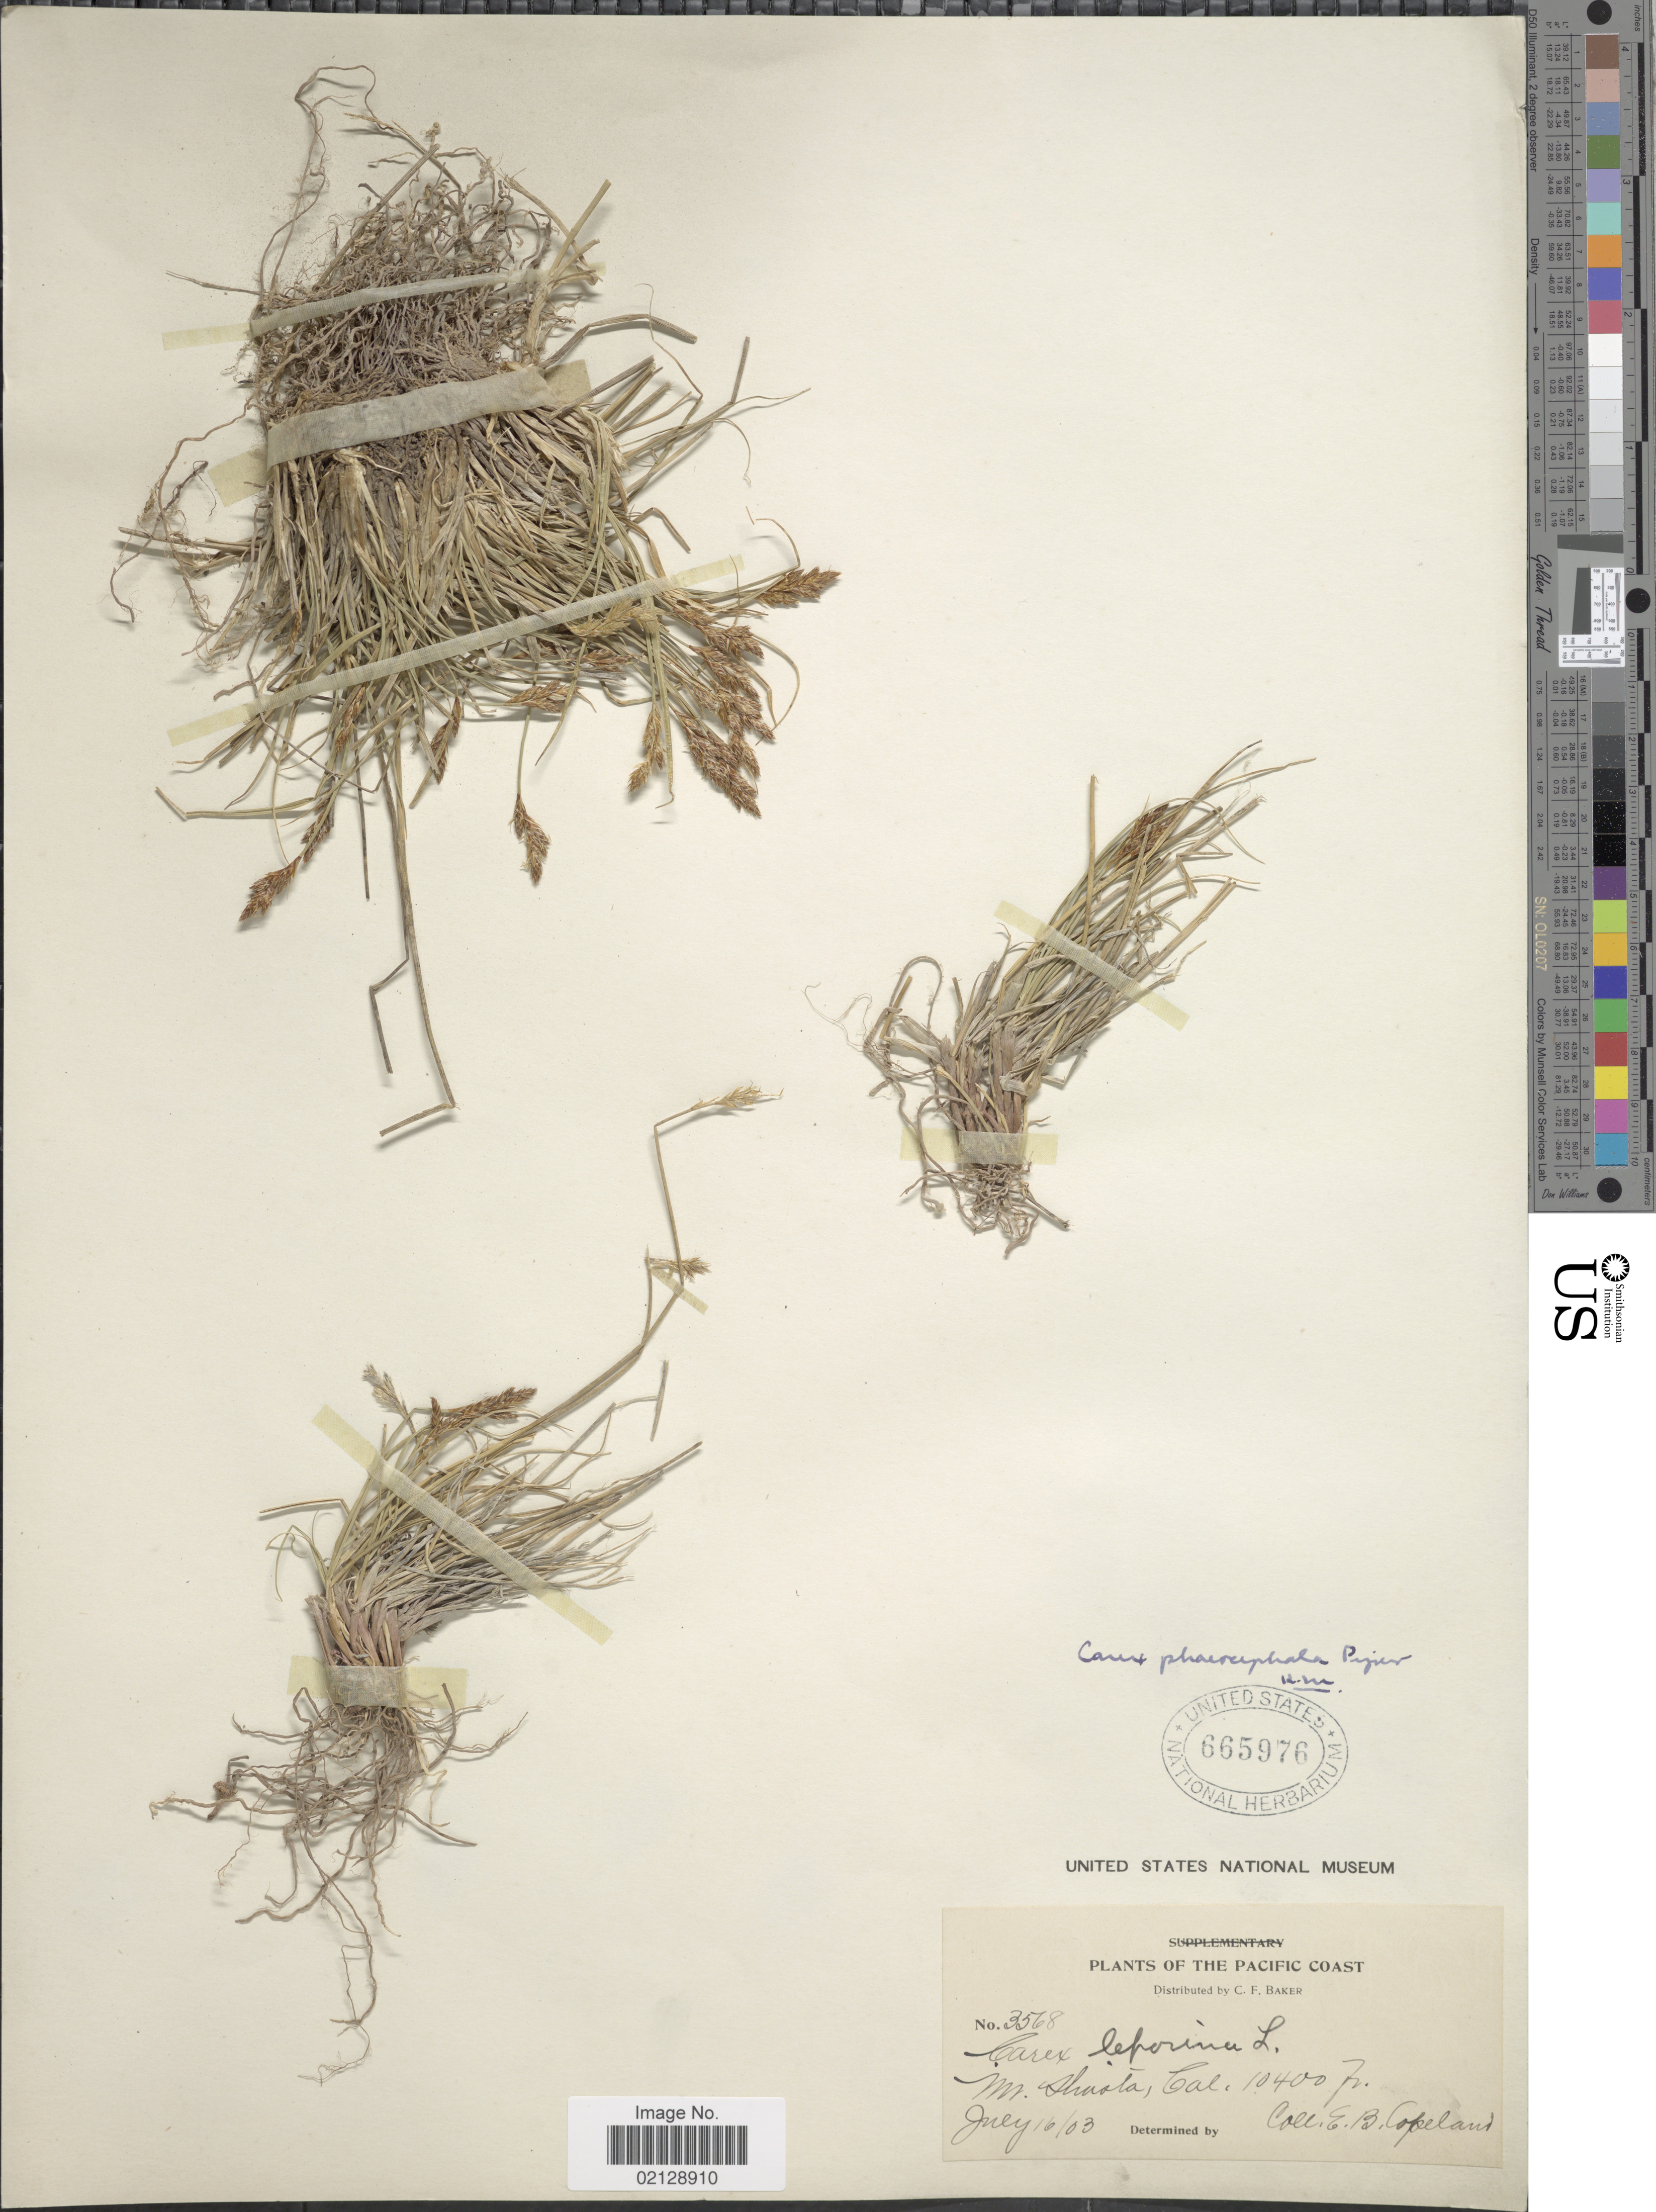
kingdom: Plantae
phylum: Tracheophyta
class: Liliopsida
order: Poales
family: Cyperaceae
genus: Carex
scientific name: Carex phaeocephala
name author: Piper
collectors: E. B. Copeland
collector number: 3568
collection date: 1903-07-16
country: United States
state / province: California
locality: The Pacific Coast, Mt. Shasta, Cal.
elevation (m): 3170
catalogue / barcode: US 665976